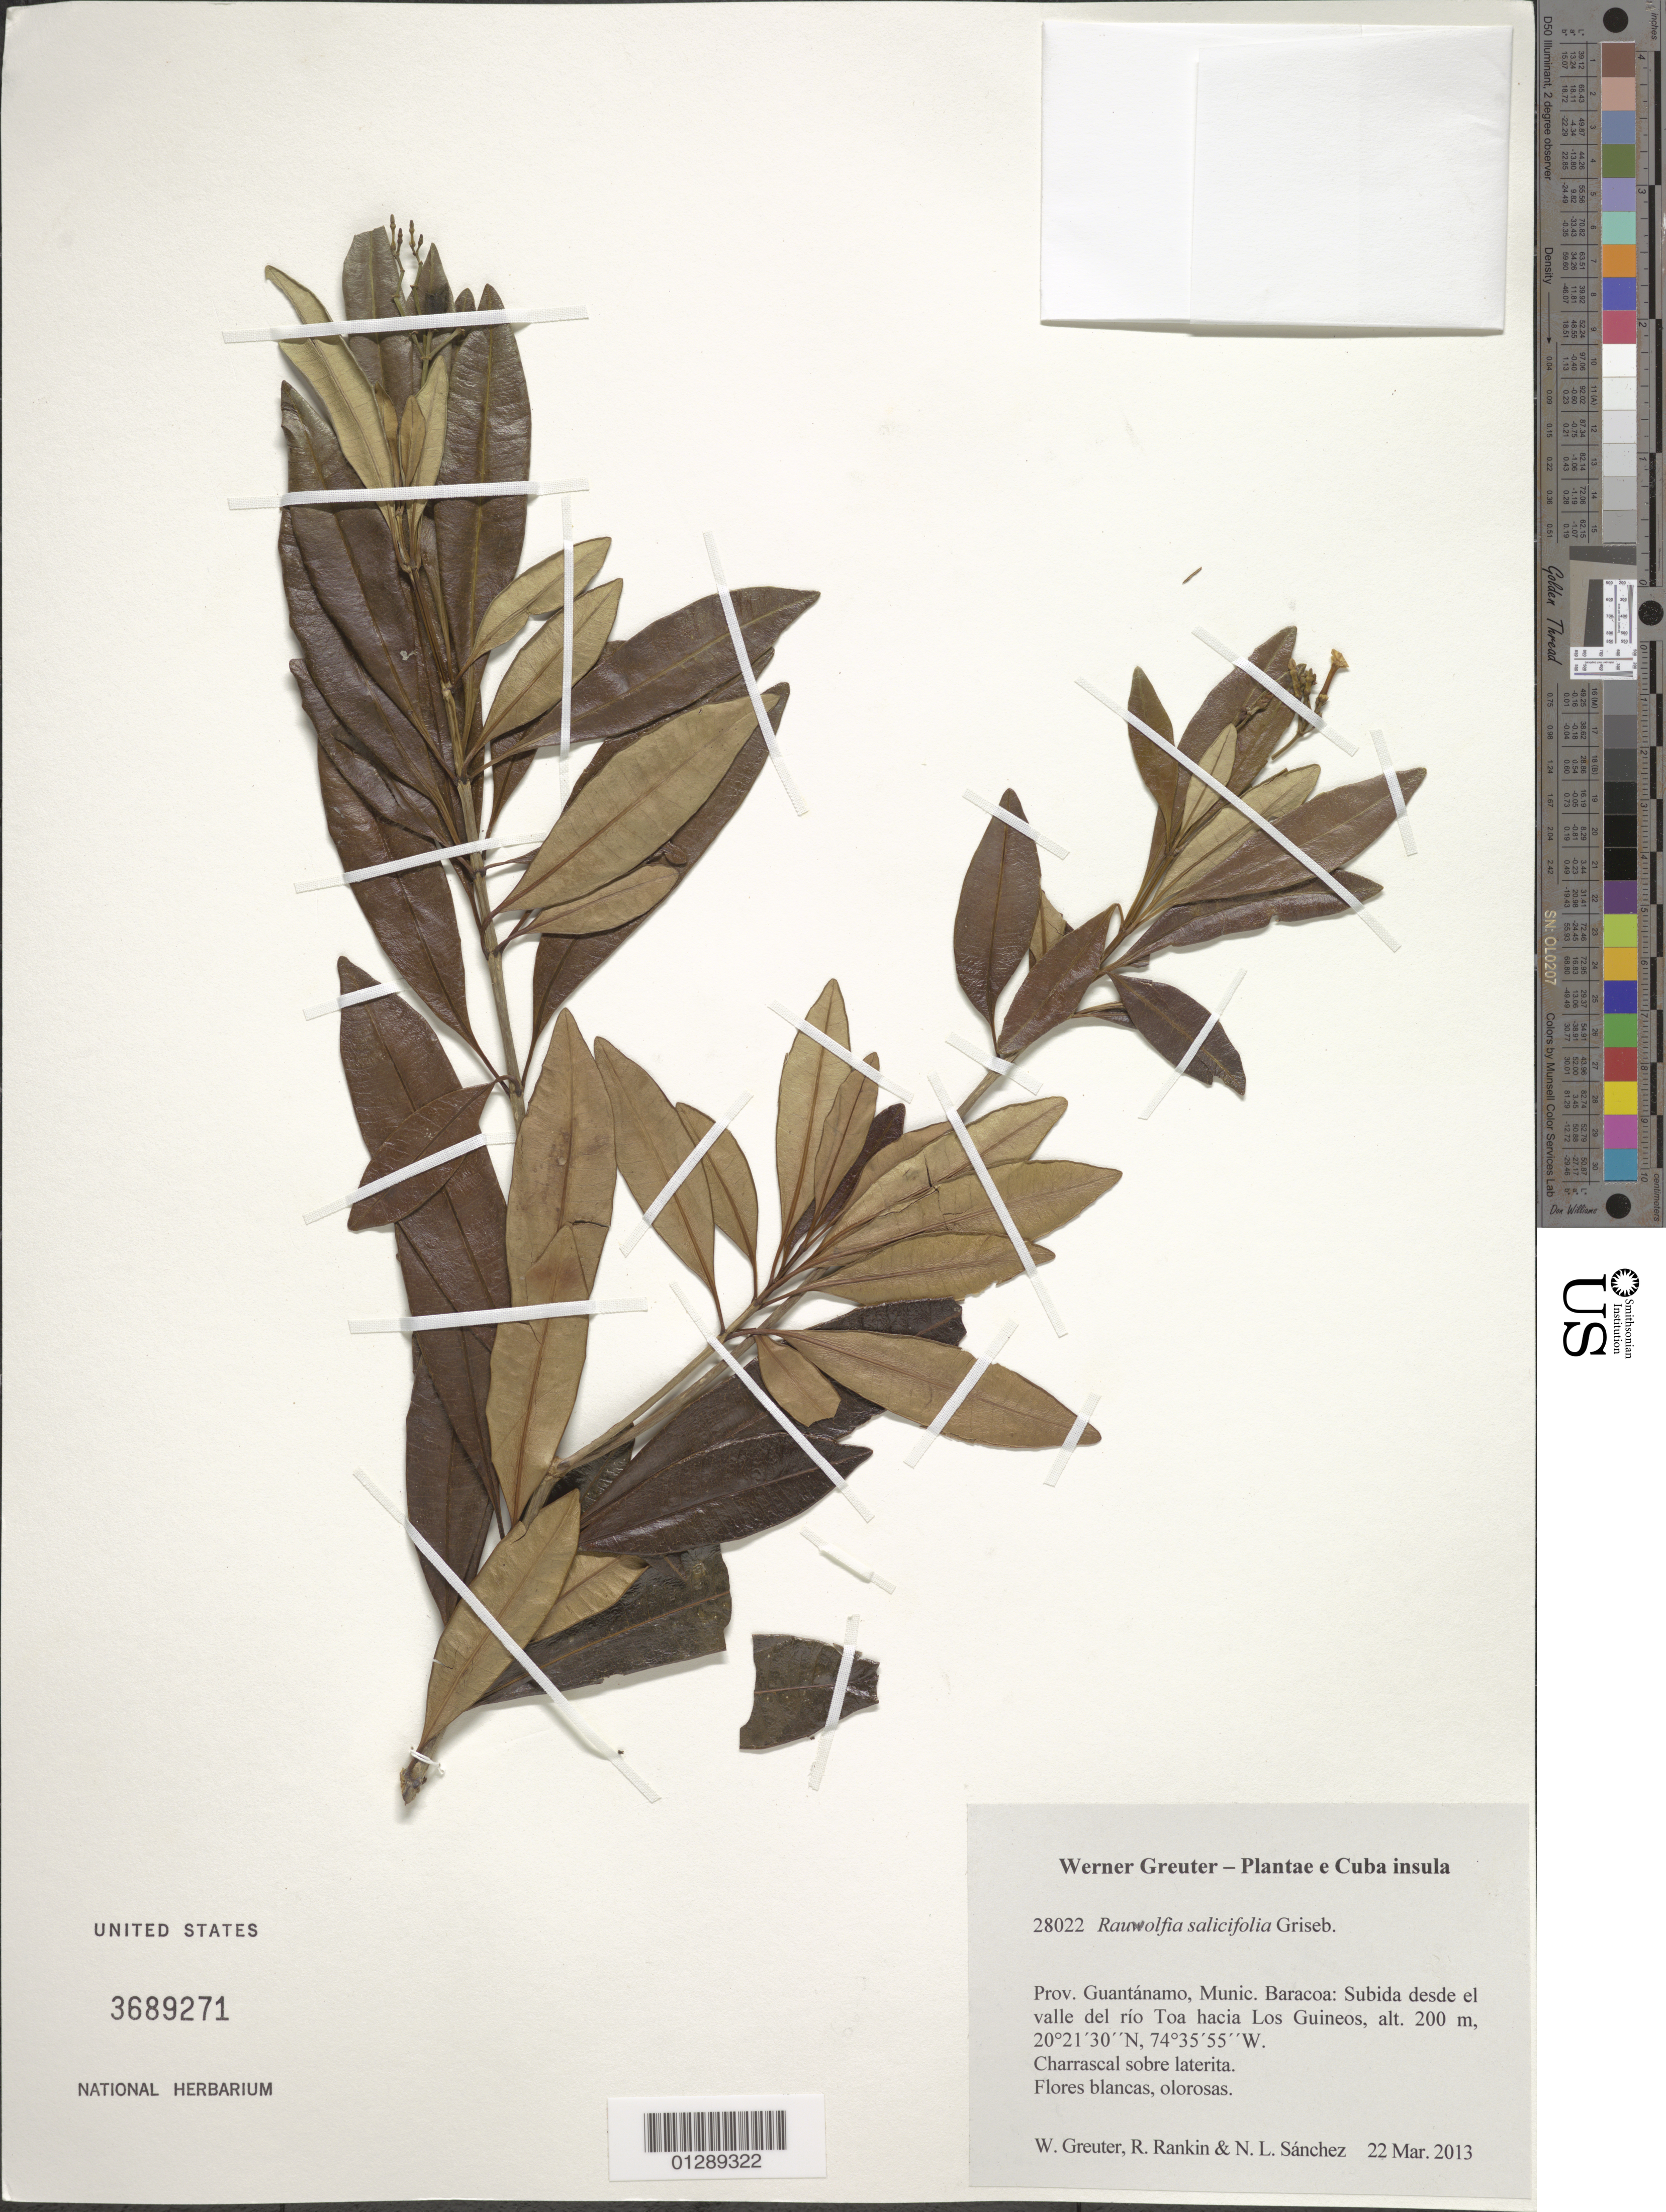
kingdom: Plantae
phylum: Tracheophyta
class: Magnoliopsida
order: Gentianales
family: Apocynaceae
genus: Rauvolfia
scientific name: Rauvolfia salicifolia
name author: Griseb.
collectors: W. R. Greuter, R. Rankin Rodriguez & N. Sanchez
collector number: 28022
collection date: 2013-03-22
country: Cuba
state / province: Guantanamo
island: Cuba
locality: Munic. Baracoa: Subida desde el valle del río Toa hacia Los Guineos.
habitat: Charrascal sobre laterita.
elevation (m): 200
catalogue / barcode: US 3689271